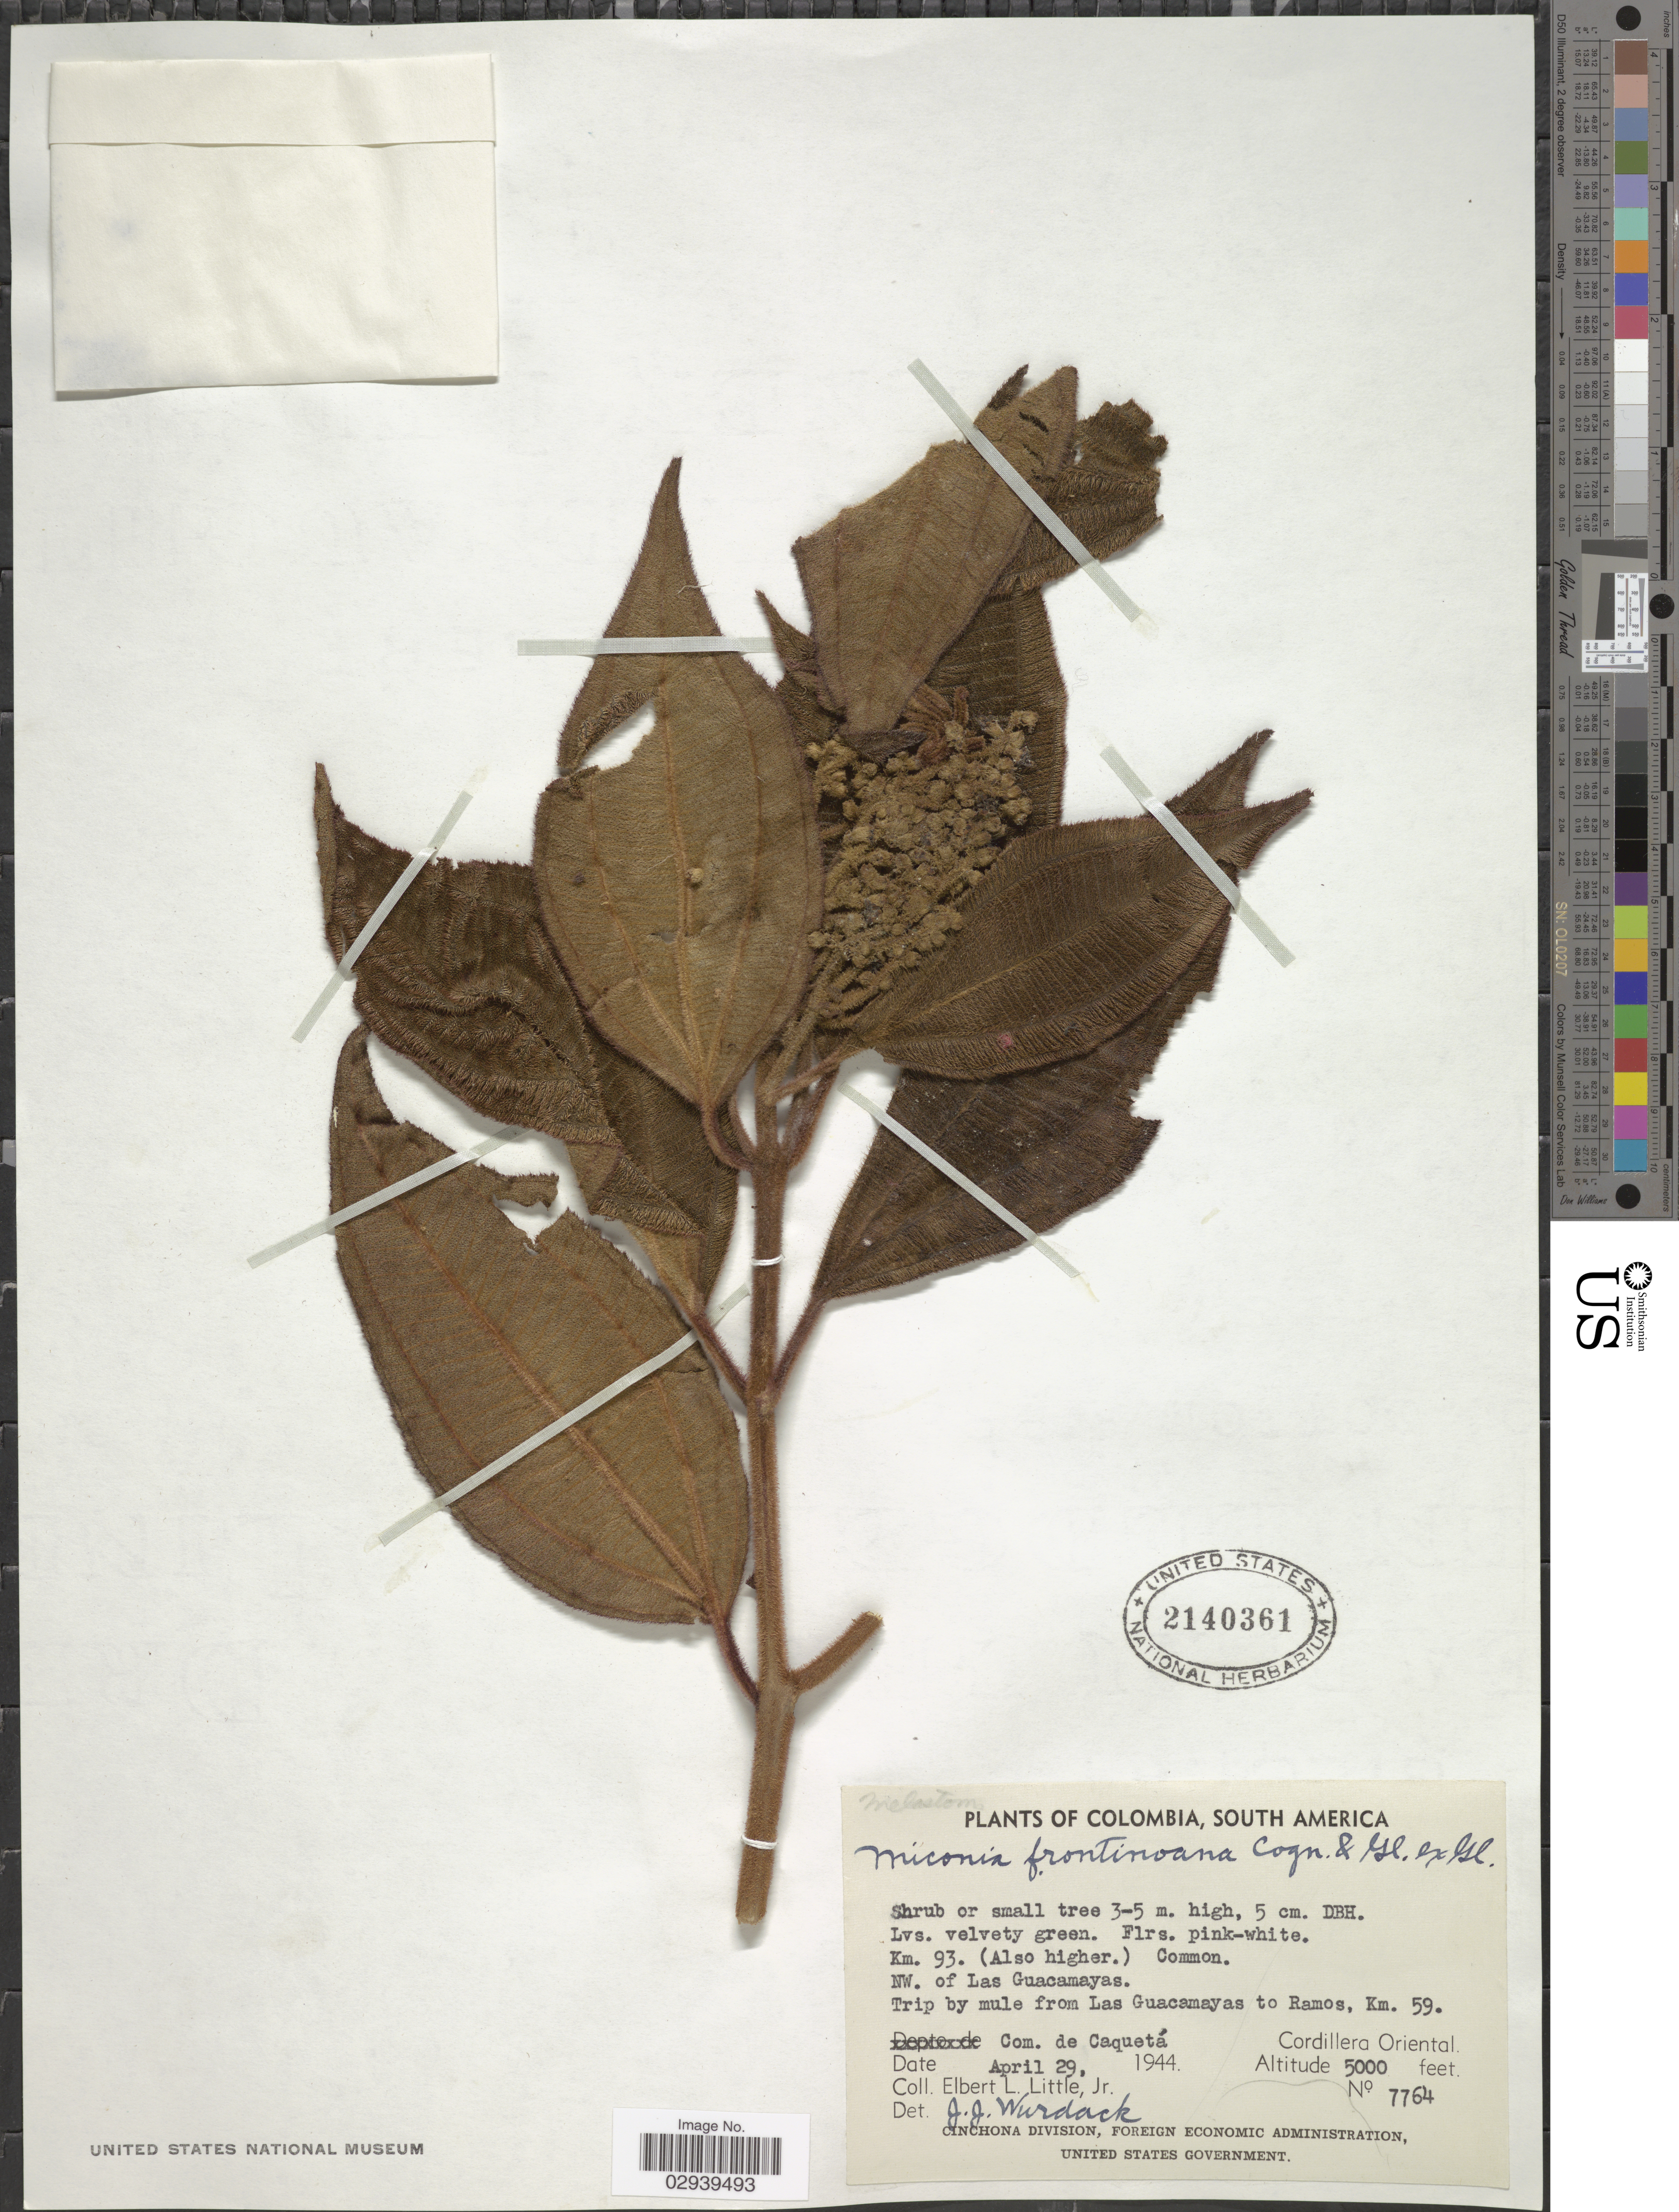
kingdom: Plantae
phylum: Tracheophyta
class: Magnoliopsida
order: Myrtales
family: Melastomataceae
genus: Miconia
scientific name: Miconia frontinoana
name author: Cogn. & Gleason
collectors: E. L. Little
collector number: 7764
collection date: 1944-04-29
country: Colombia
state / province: Caquetá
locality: Km. 93, NW. of Las Guacamayas. Trip by mule from Las Guacamayas to Ramos, Km. 59, Com. de Caquetá, Cordillera Oriental.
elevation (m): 1524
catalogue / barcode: US 2140361